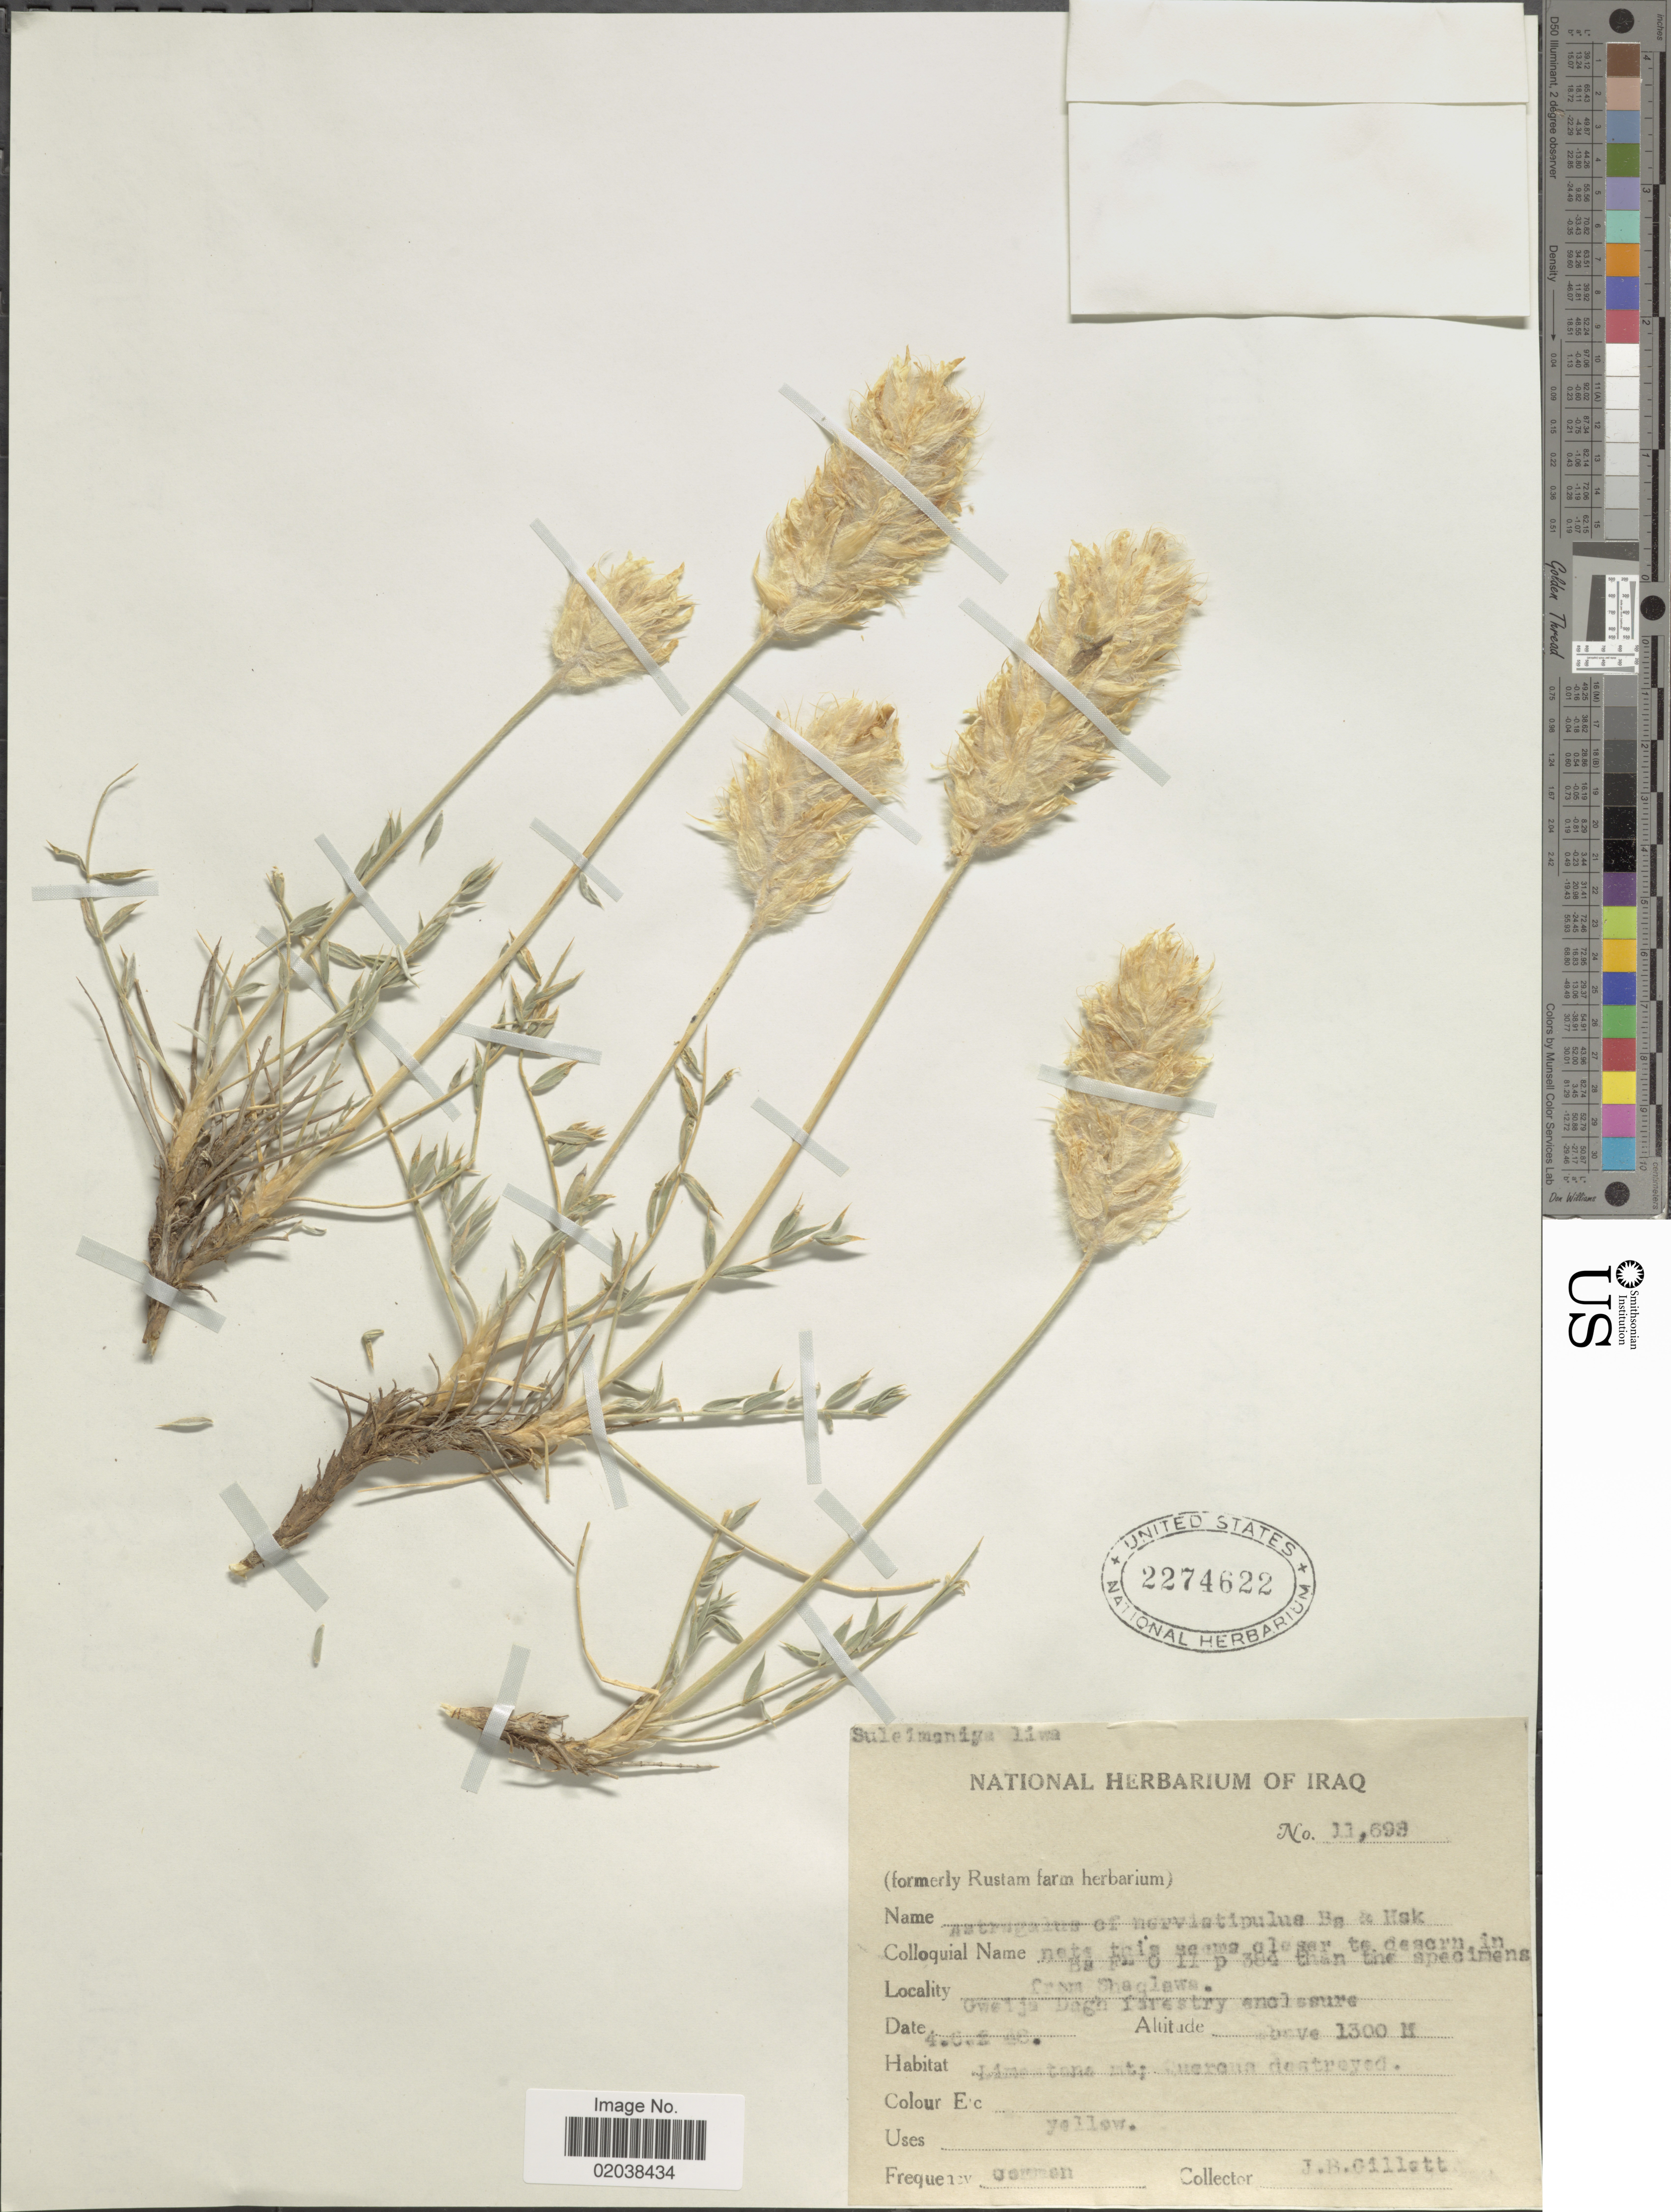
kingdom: Plantae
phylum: Tracheophyta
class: Magnoliopsida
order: Fabales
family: Fabaceae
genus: Astragalus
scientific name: Astragalus nervistipulus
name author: Boiss. & Hausskn.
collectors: J. B. Gillett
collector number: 11698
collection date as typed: Transcribed d/m/y: 4/6/38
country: Iraq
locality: From Shaqlawa. Gwelija Dagh forestry enclosure [interpreted]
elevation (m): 1300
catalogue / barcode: US 2274622